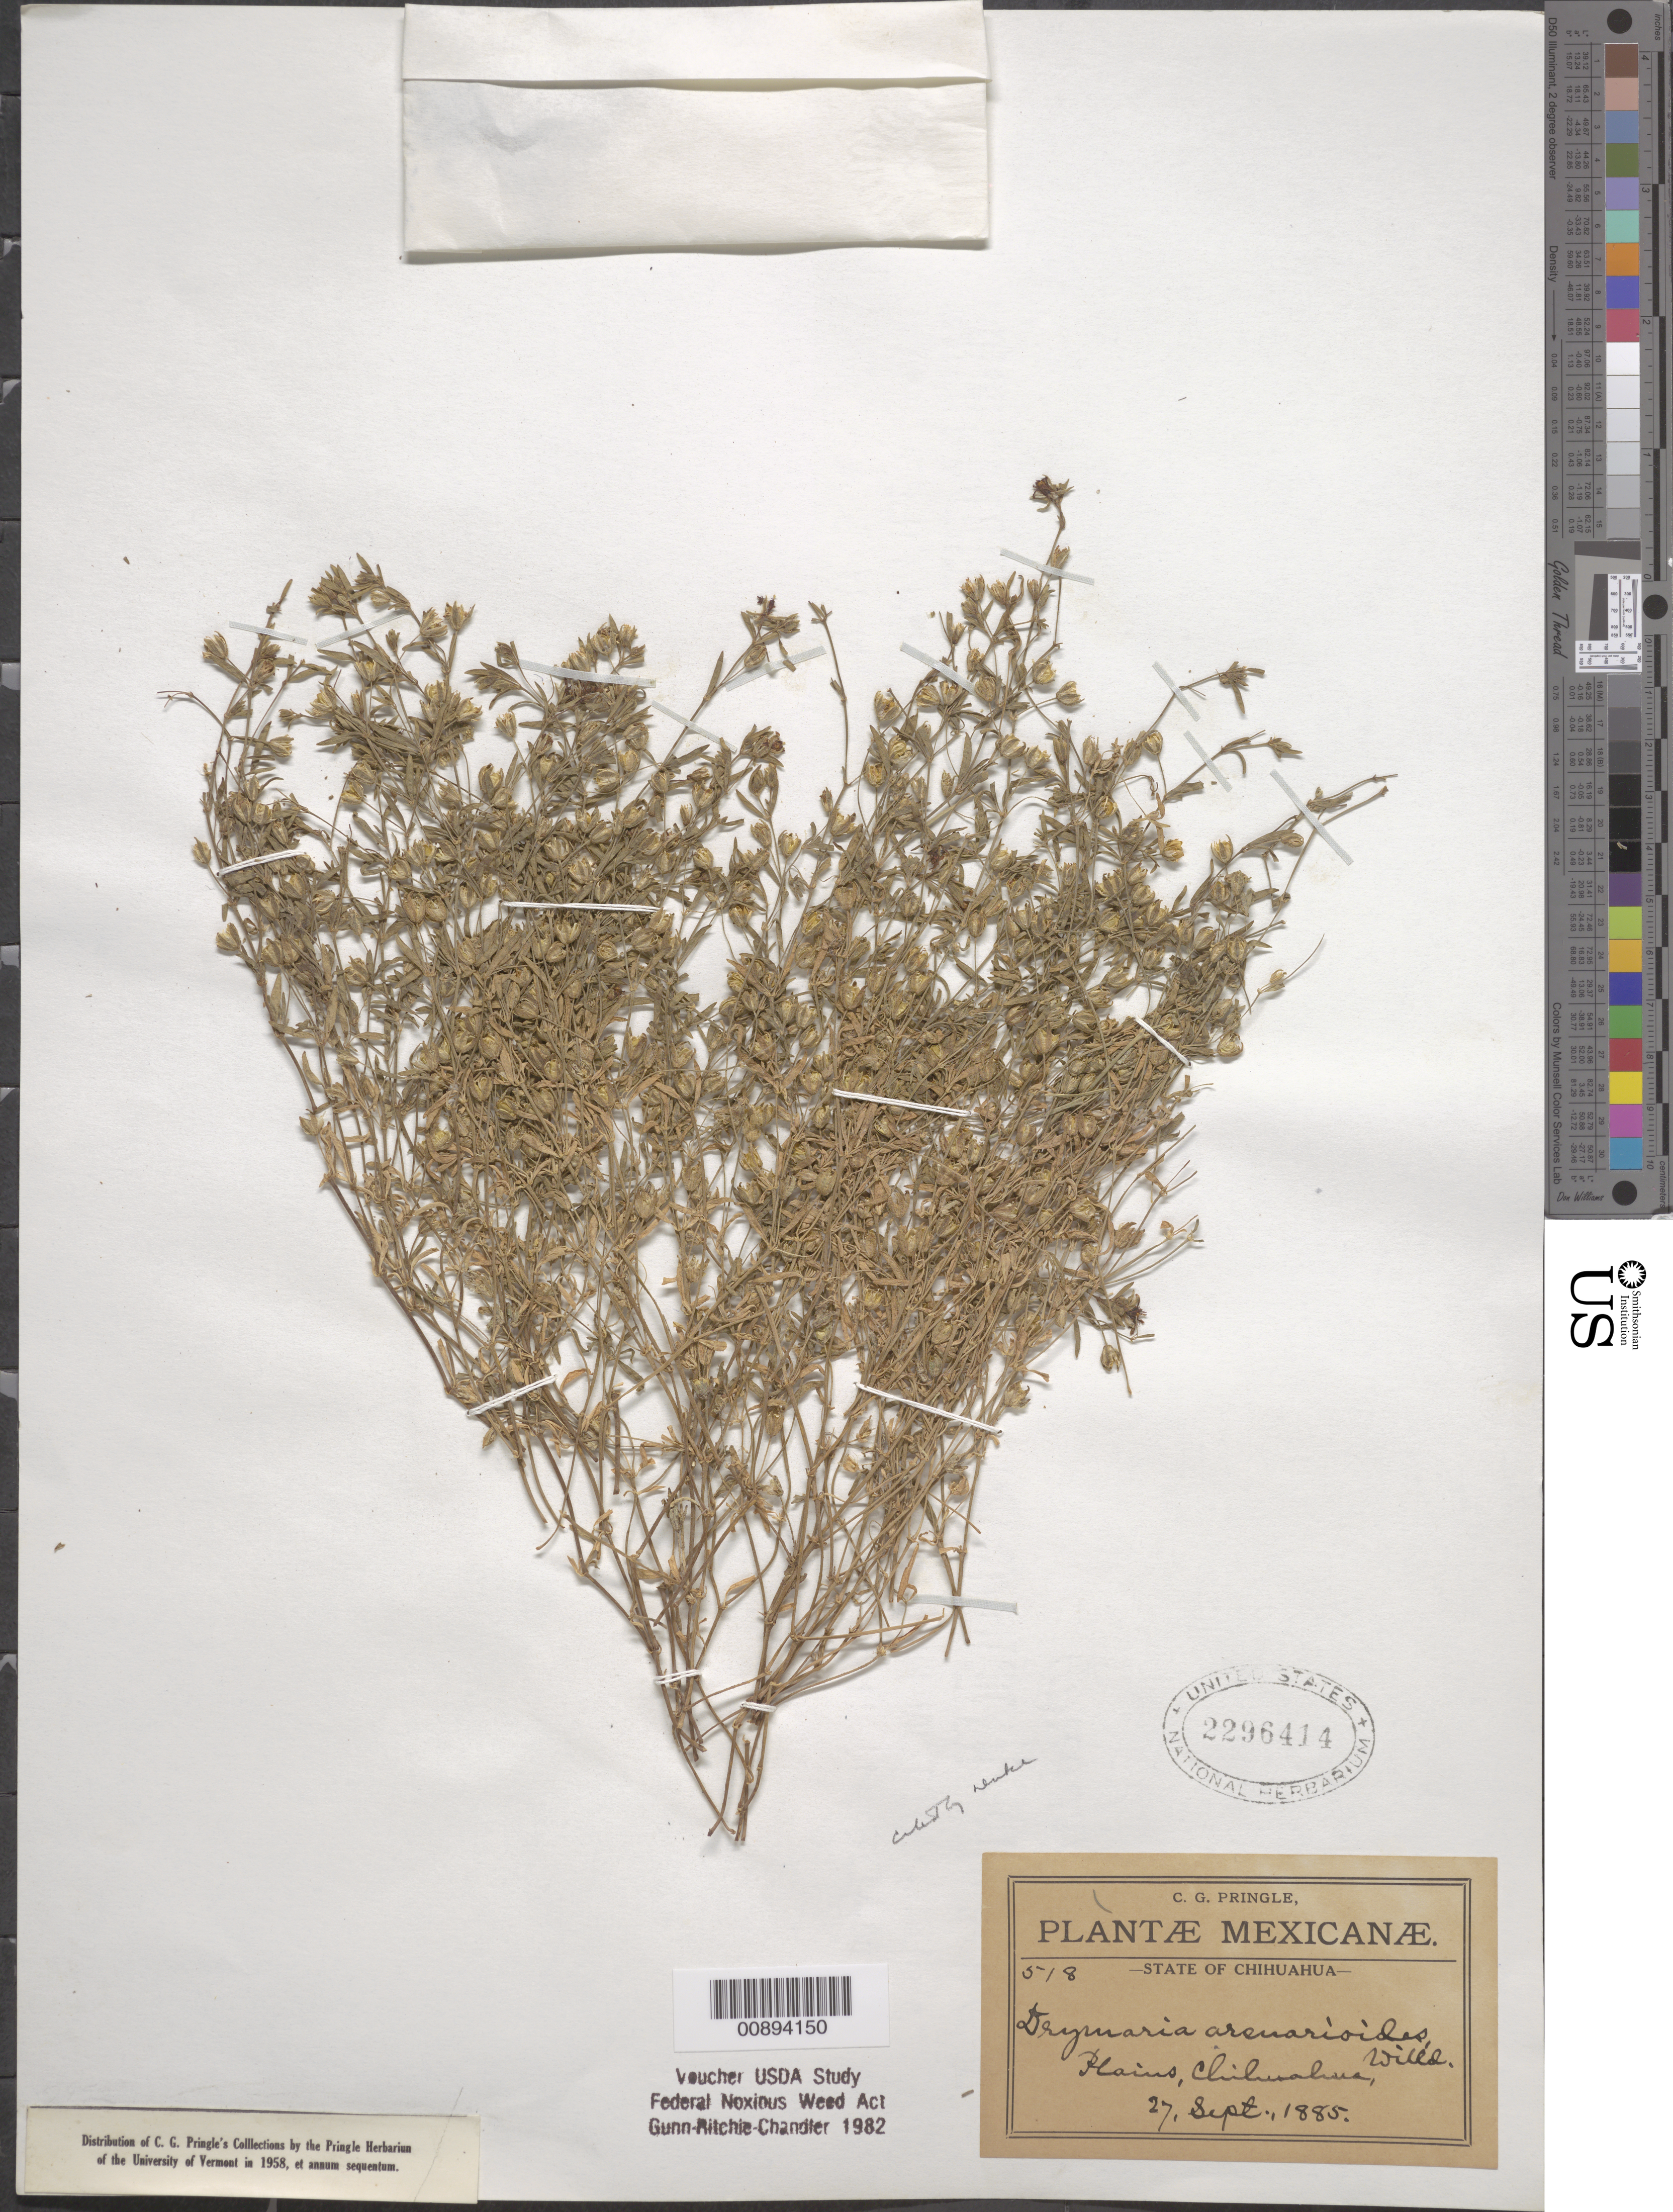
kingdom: Plantae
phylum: Tracheophyta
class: Magnoliopsida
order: Caryophyllales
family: Caryophyllaceae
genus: Drymaria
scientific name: Drymaria arenarioides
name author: Willd. ex Roem. & Schult.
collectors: C. G. Pringle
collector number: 518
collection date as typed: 27 Sep 1885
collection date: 1885-09-27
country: Mexico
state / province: Chihuahua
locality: Chihuahua, Chihuahua.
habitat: Plains.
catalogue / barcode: US 2296414